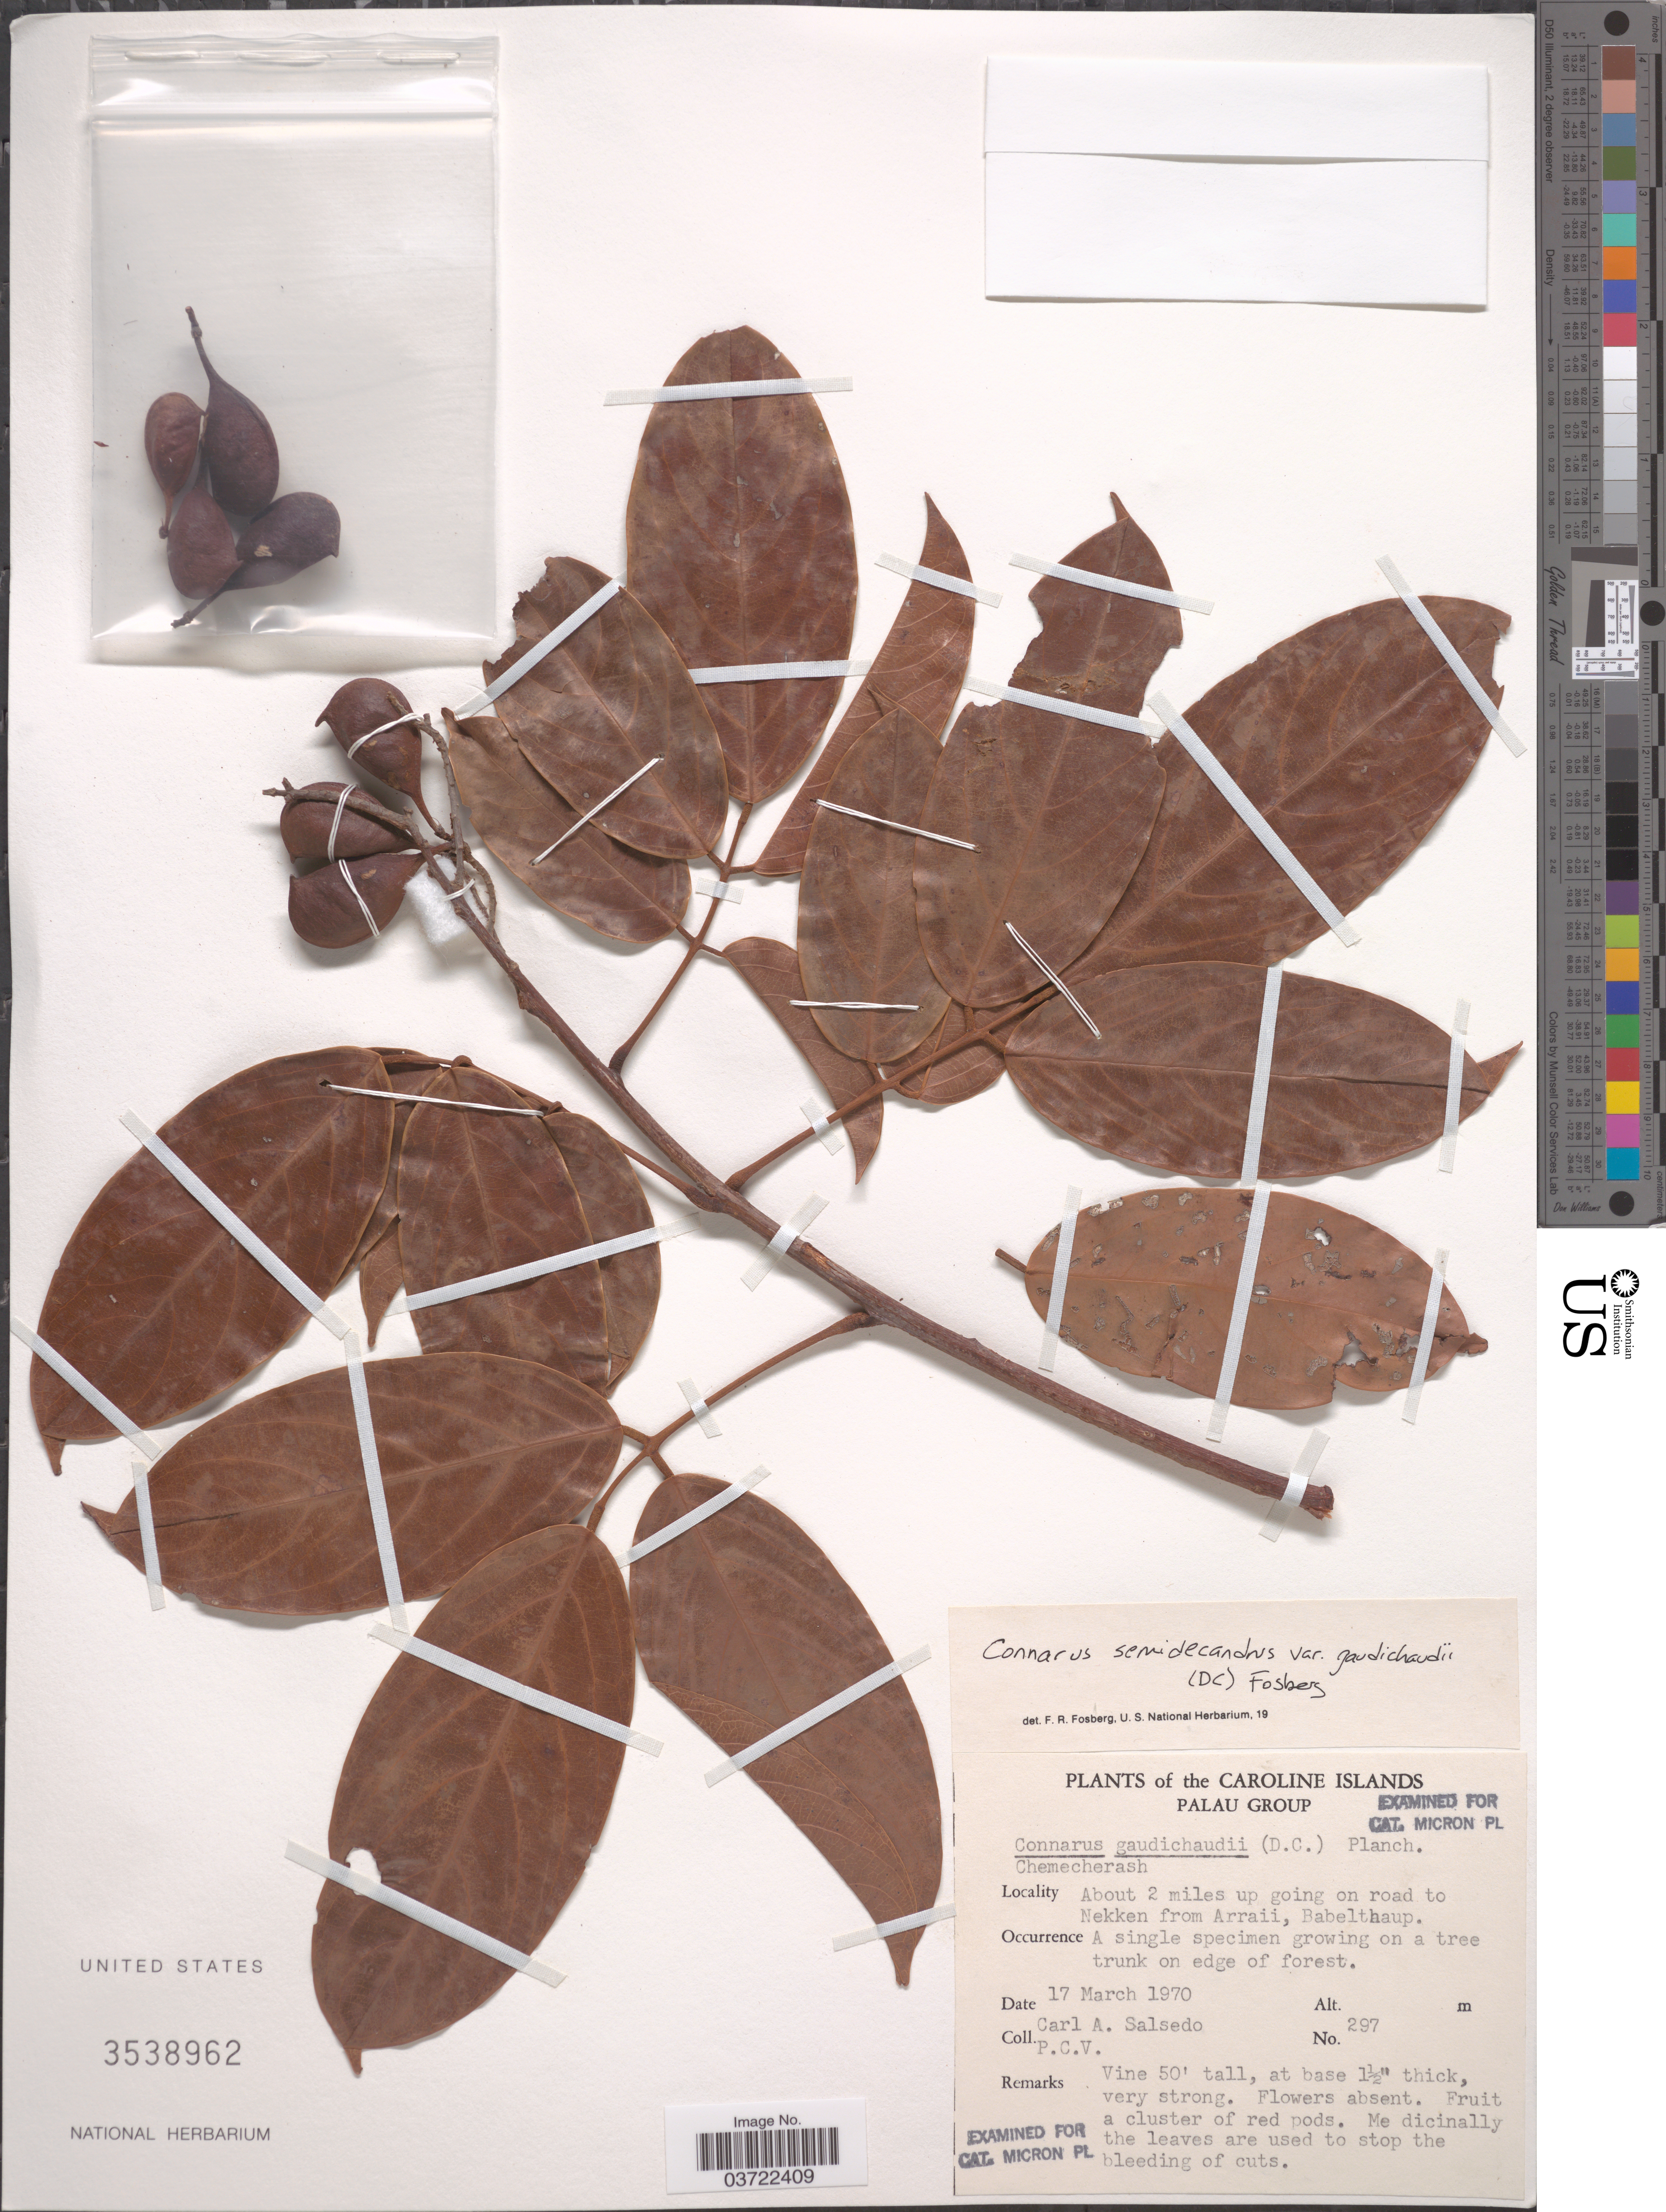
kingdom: Plantae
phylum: Tracheophyta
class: Magnoliopsida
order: Oxalidales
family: Connaraceae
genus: Connarus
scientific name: Connarus semidecandrus var. gaudichaudii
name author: (DC.) Fosberg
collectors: C.A. Salsedo & P.C.V.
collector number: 297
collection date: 1970-03-17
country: Palau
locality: Caroline Islands. Palau Group. About 2 miles up going on road to Nekken from Arraii, Babelthaup.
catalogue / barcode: US 3538962